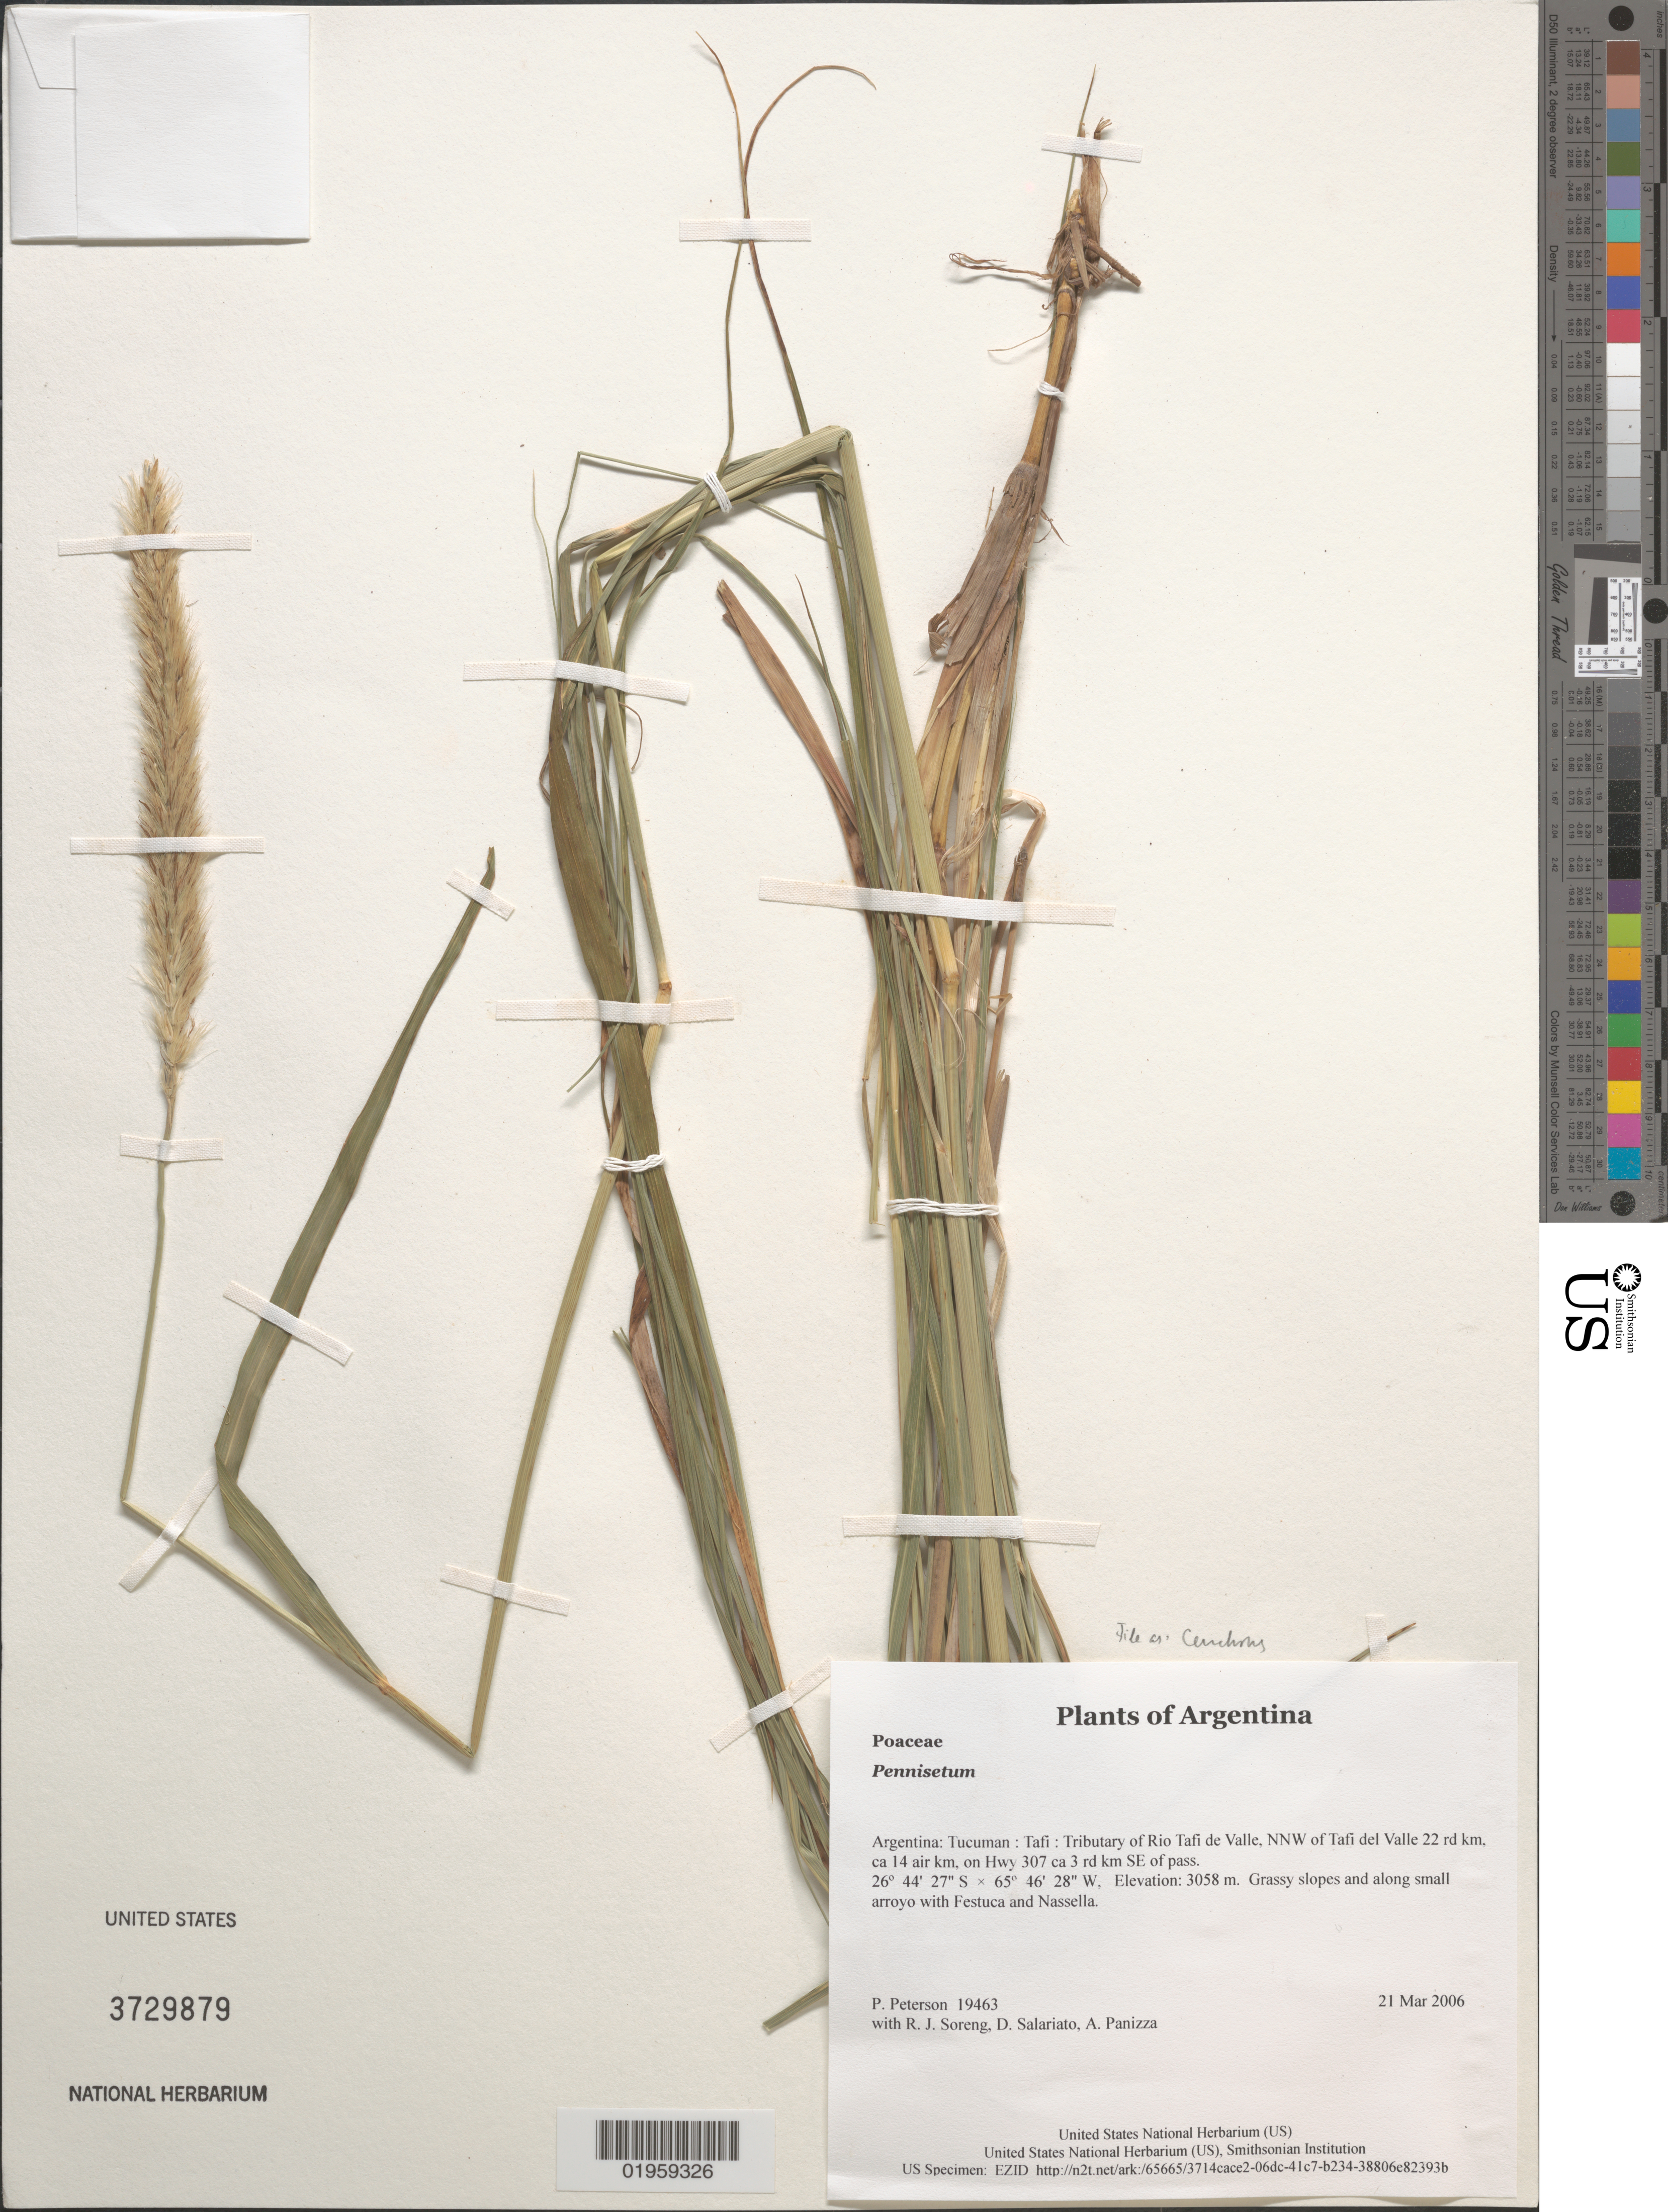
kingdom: Plantae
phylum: Tracheophyta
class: Liliopsida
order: Poales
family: Poaceae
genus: Cenchrus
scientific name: Cenchrus sp.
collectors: P. M. Peterson, R. J. Soreng, D. Salariato & A. Panizza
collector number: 19463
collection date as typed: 21 Mar 2006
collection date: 2006-03-21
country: Argentina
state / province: Tucuman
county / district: Tafi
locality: Tributary of Rio Tafi de Valle, NNW of Tafi del Valle 22 rd km, ca 14 air km, on Hwy 307 ca 3 rd km SE of pass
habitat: Grassy slopes and along small arroyo with Festuca and Nassella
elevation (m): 3058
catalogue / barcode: US 3729879